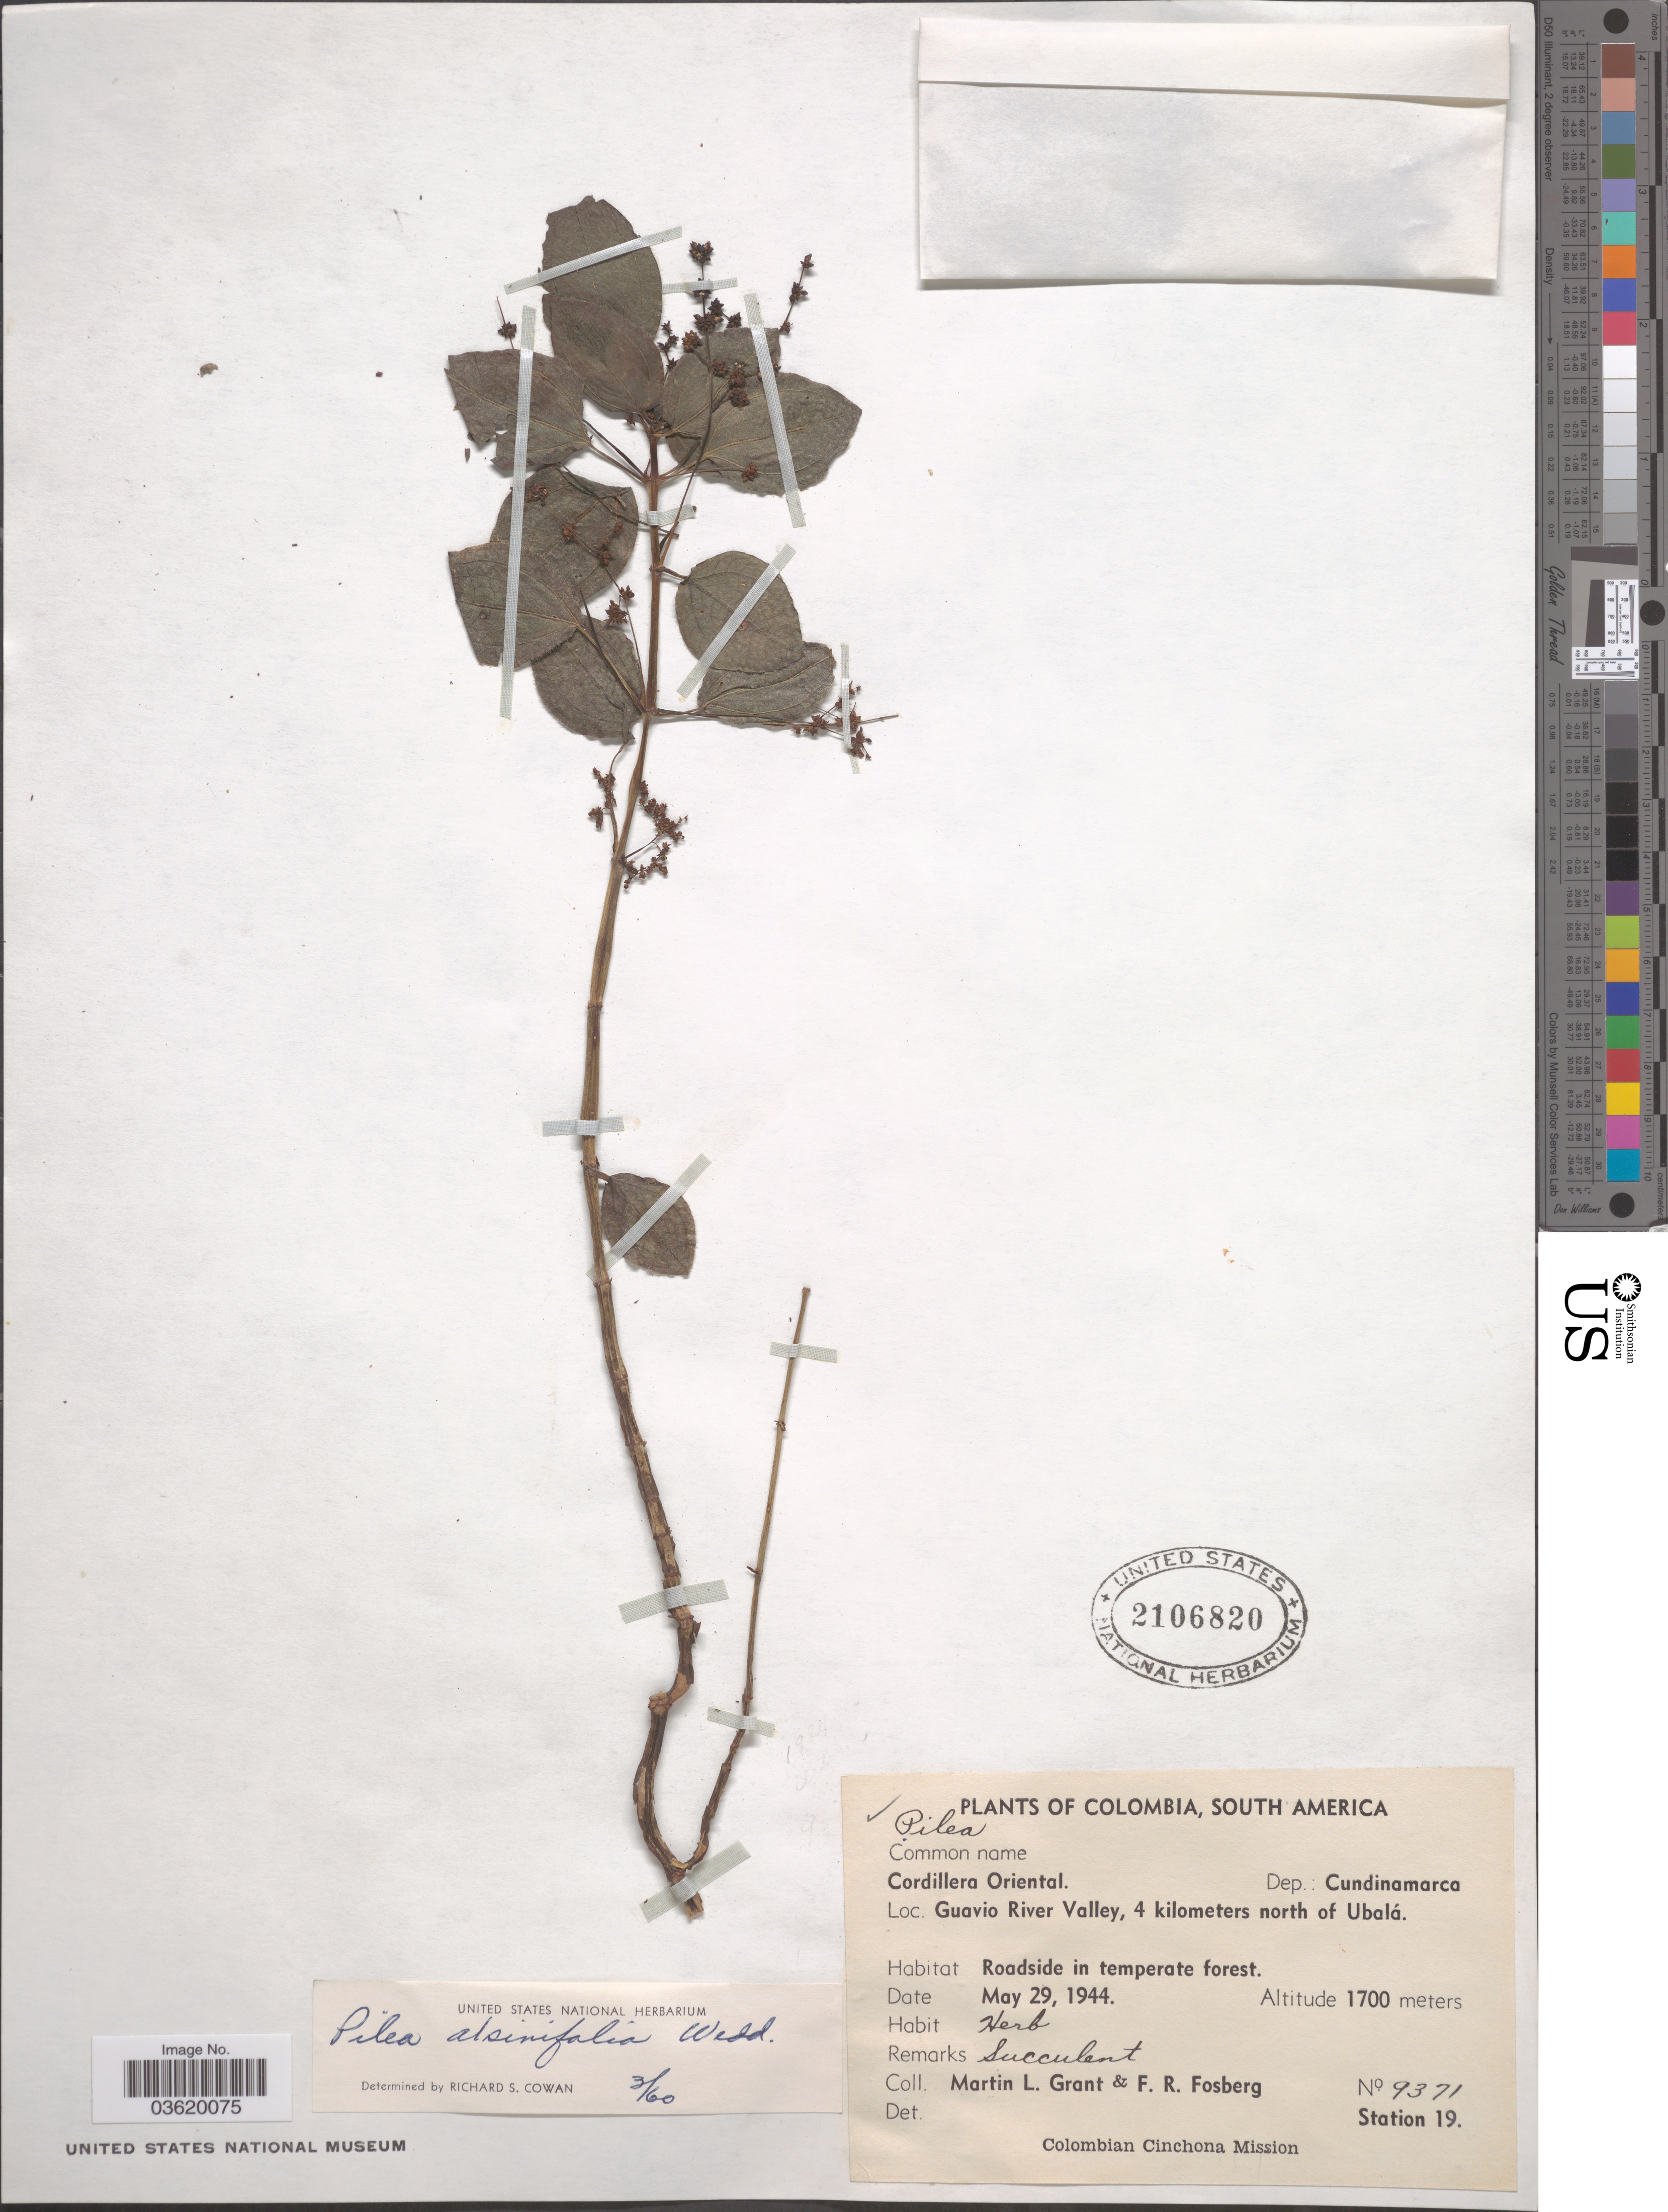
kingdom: Plantae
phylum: Tracheophyta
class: Magnoliopsida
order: Rosales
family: Urticaceae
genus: Pilea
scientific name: Pilea alsinifolia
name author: Wedd.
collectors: M. L. Grant & F. R. Fosberg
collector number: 9371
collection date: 1944-05-29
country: Colombia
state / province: Cundinamarca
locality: Cordillera Oriental. Dep.: Cundinamarca. Guavio River Valley, 4 kilometers north of Ubalá.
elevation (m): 1700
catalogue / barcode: US 2106820